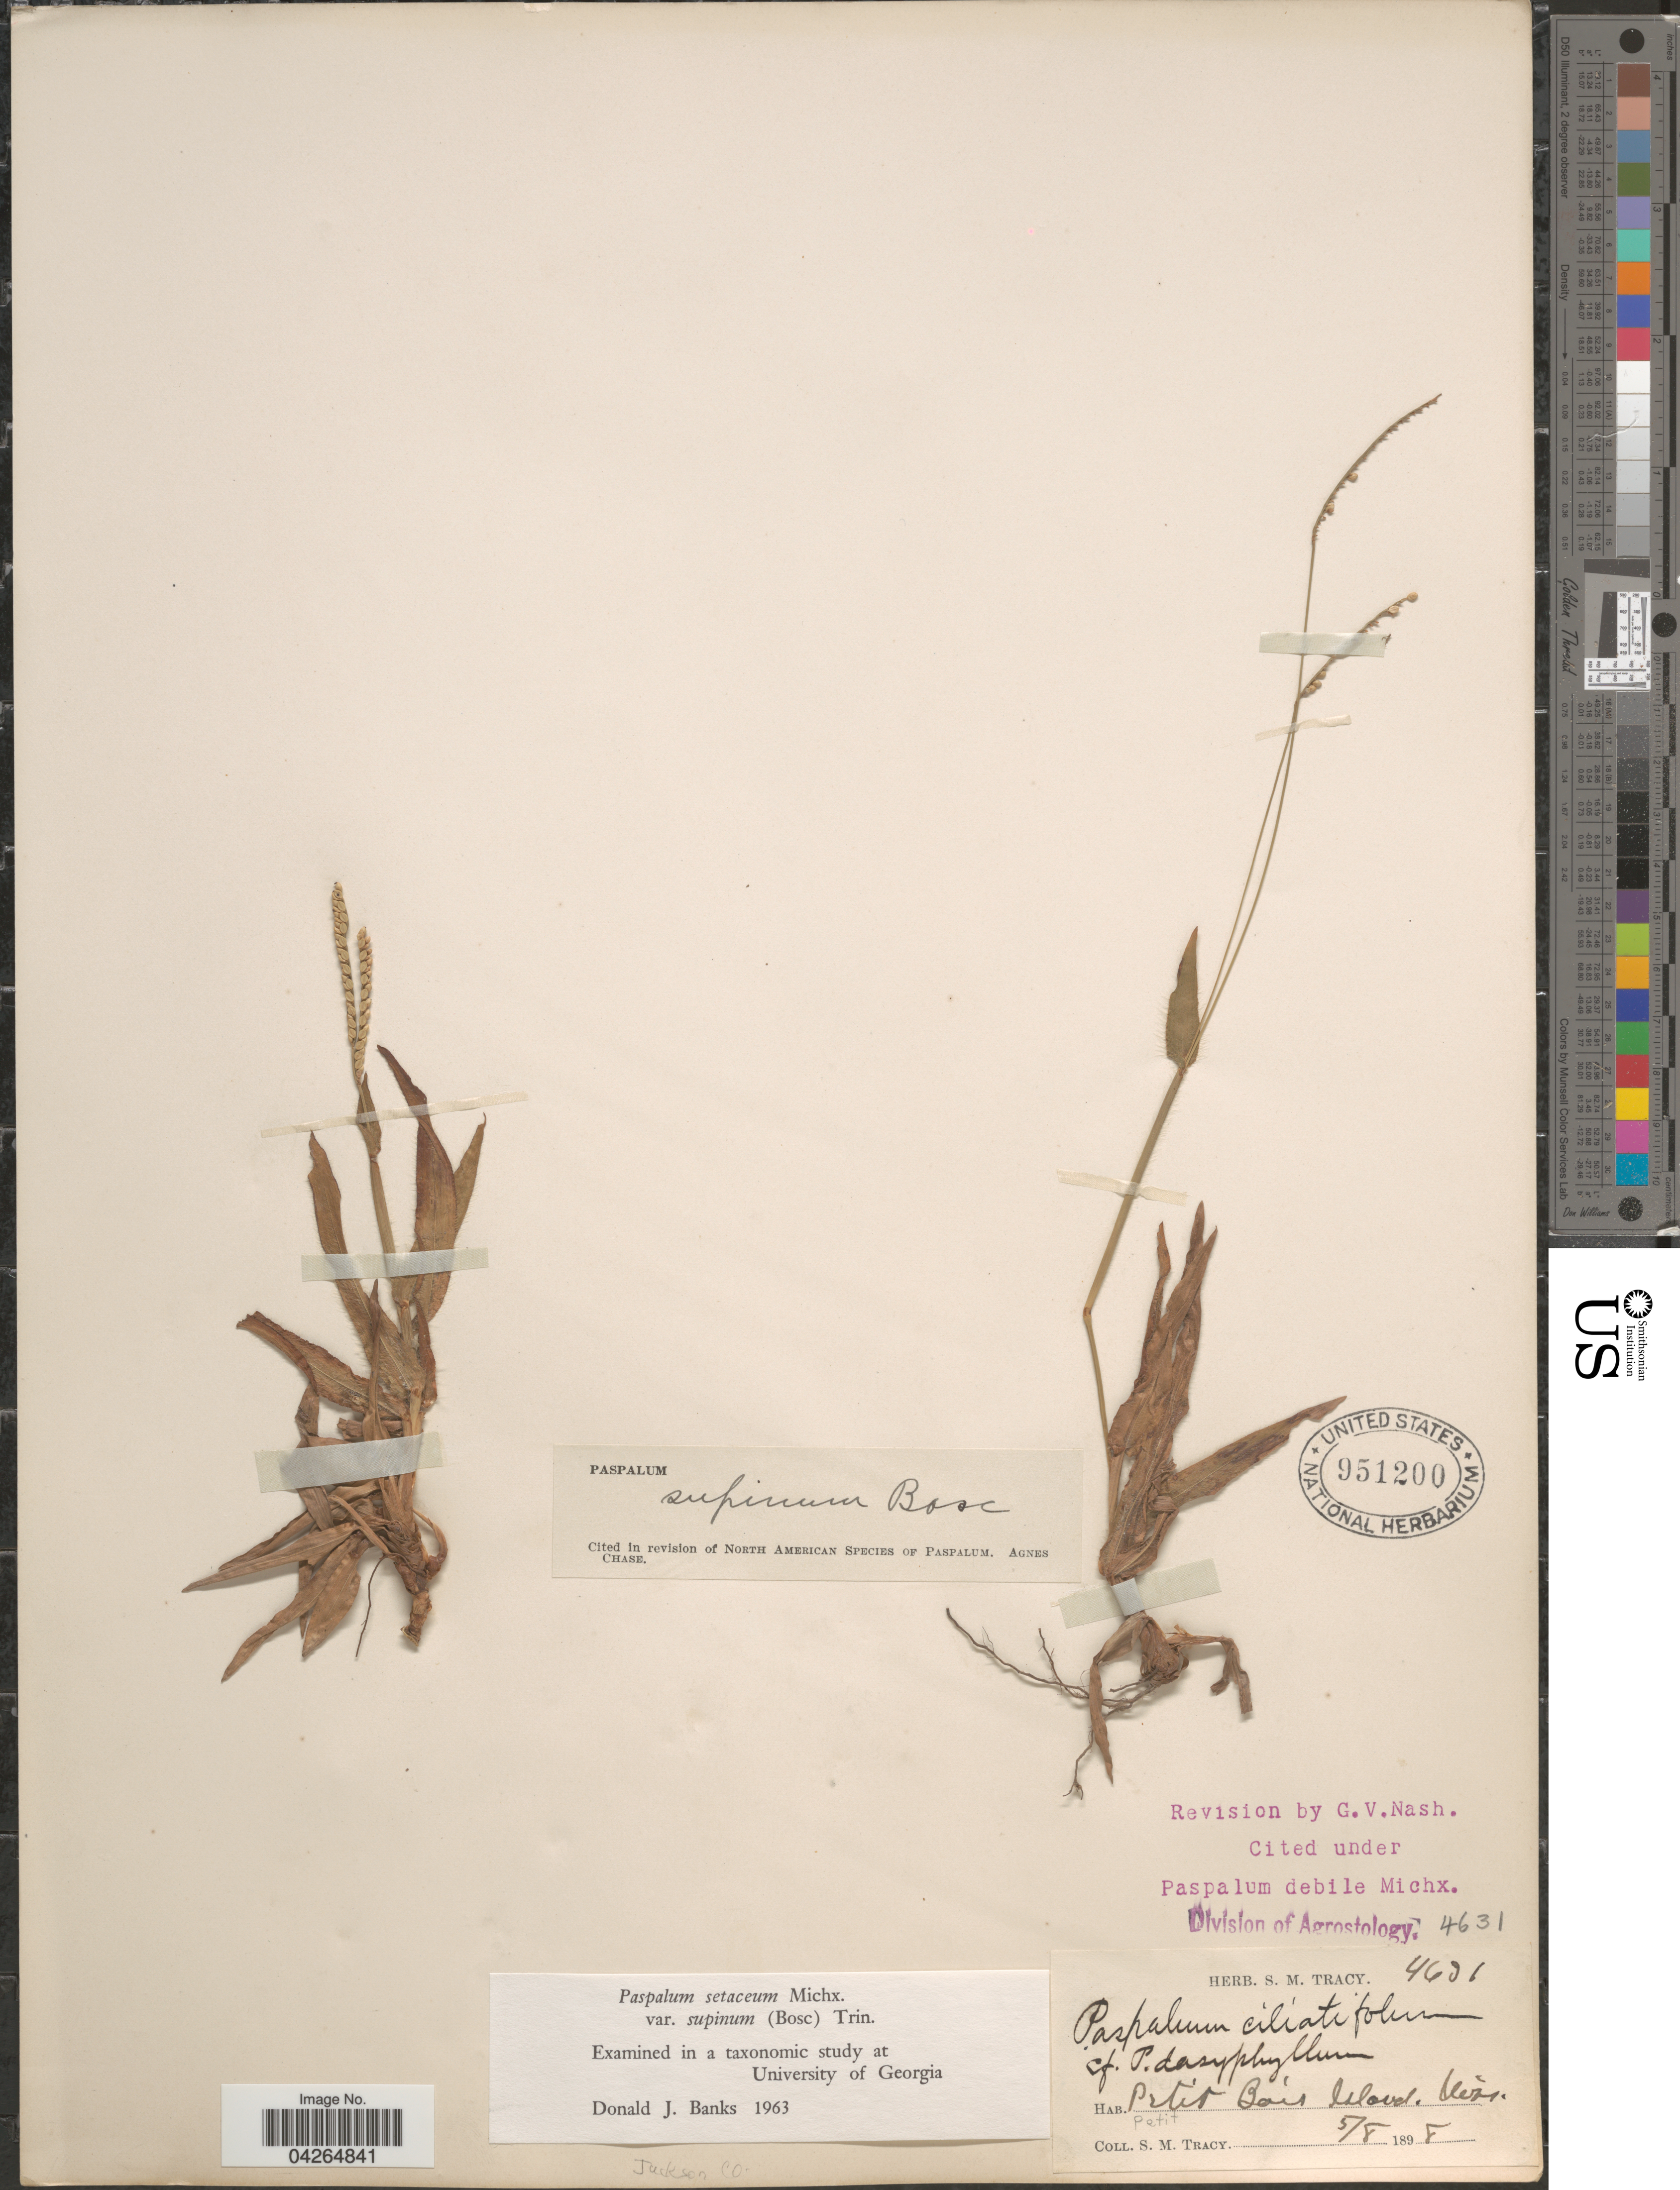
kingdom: Plantae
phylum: Tracheophyta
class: Liliopsida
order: Poales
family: Poaceae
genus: Paspalum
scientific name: Paspalum setaceum var. supinum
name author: (Bosc ex Poir.) Trin.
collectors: S. M. Tracy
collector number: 4686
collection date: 1898-05-08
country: United States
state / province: Mississippi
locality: Petit Bois Island. Juckson Co.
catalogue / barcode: US 951200